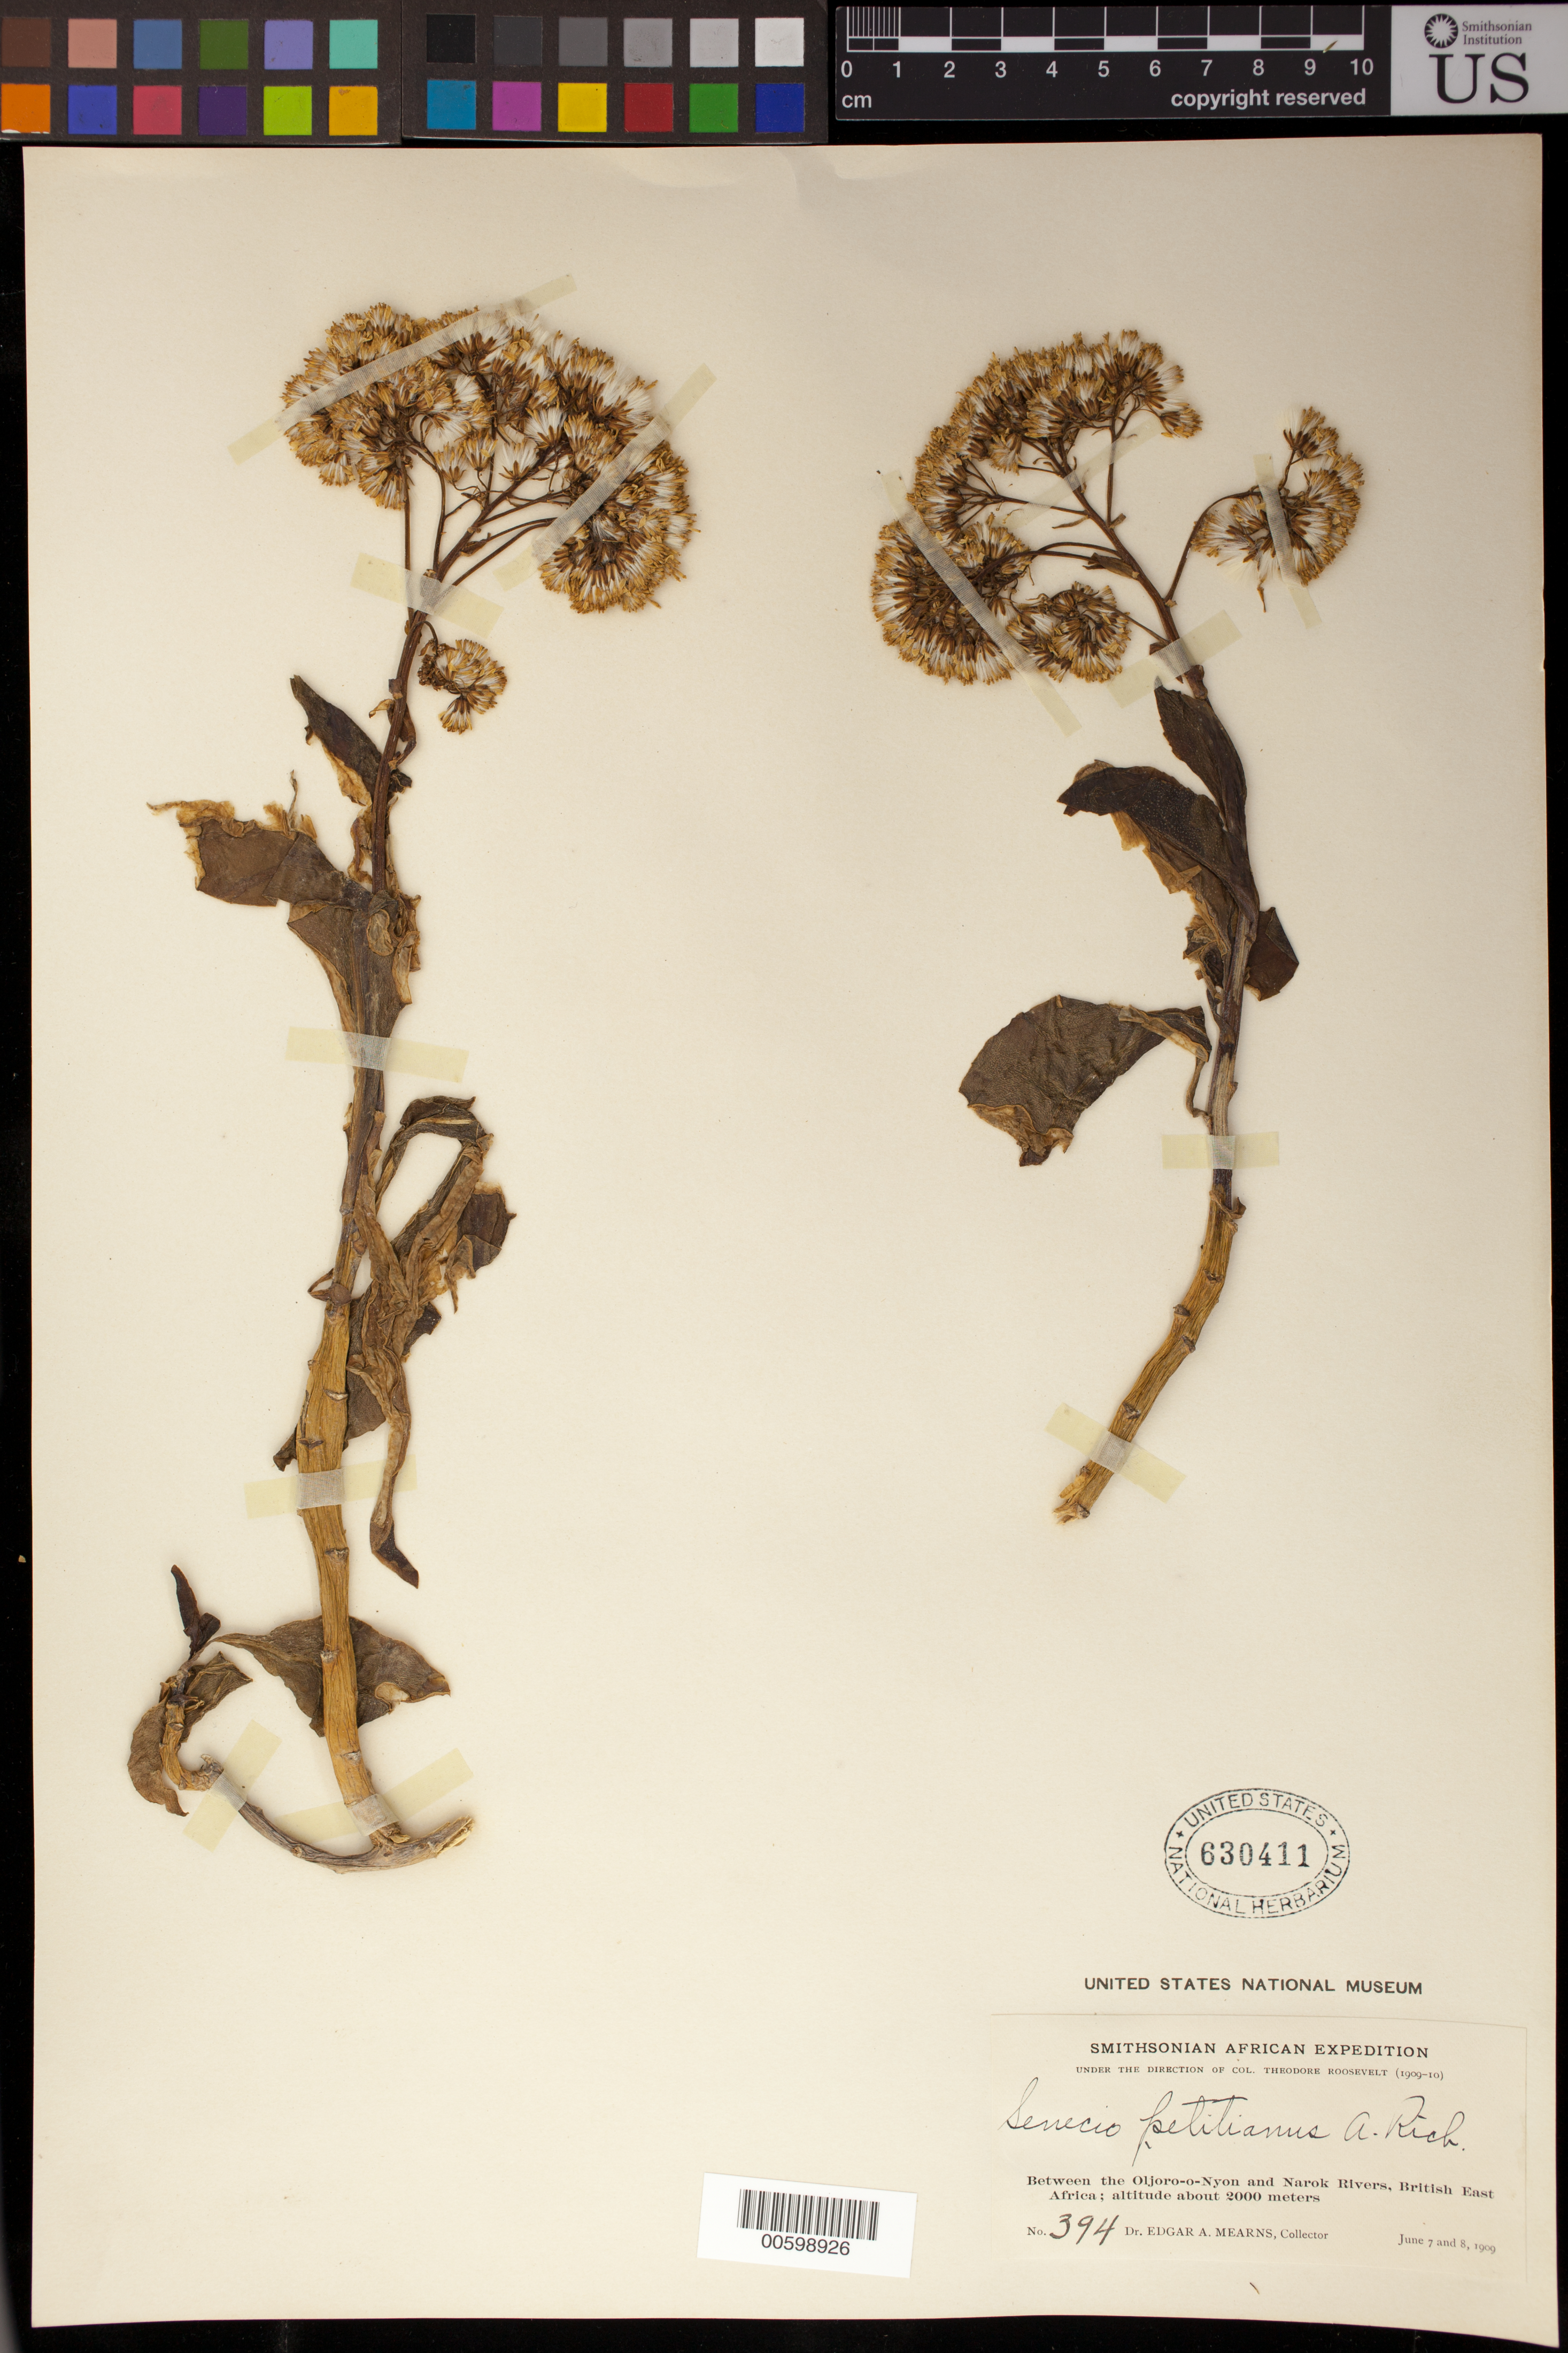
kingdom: Plantae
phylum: Tracheophyta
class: Magnoliopsida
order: Asterales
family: Asteraceae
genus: Senecio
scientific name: Senecio petitianus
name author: A. Rich.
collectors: E. A. Mearns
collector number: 394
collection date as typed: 07 Jun 1909 to 08 Jun 1909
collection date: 1909-06-07/1909-06-08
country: Kenya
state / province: Nakuru / Narok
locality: Between the Oljoro o Nyon and Narok rivers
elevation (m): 2000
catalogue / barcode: US 630411